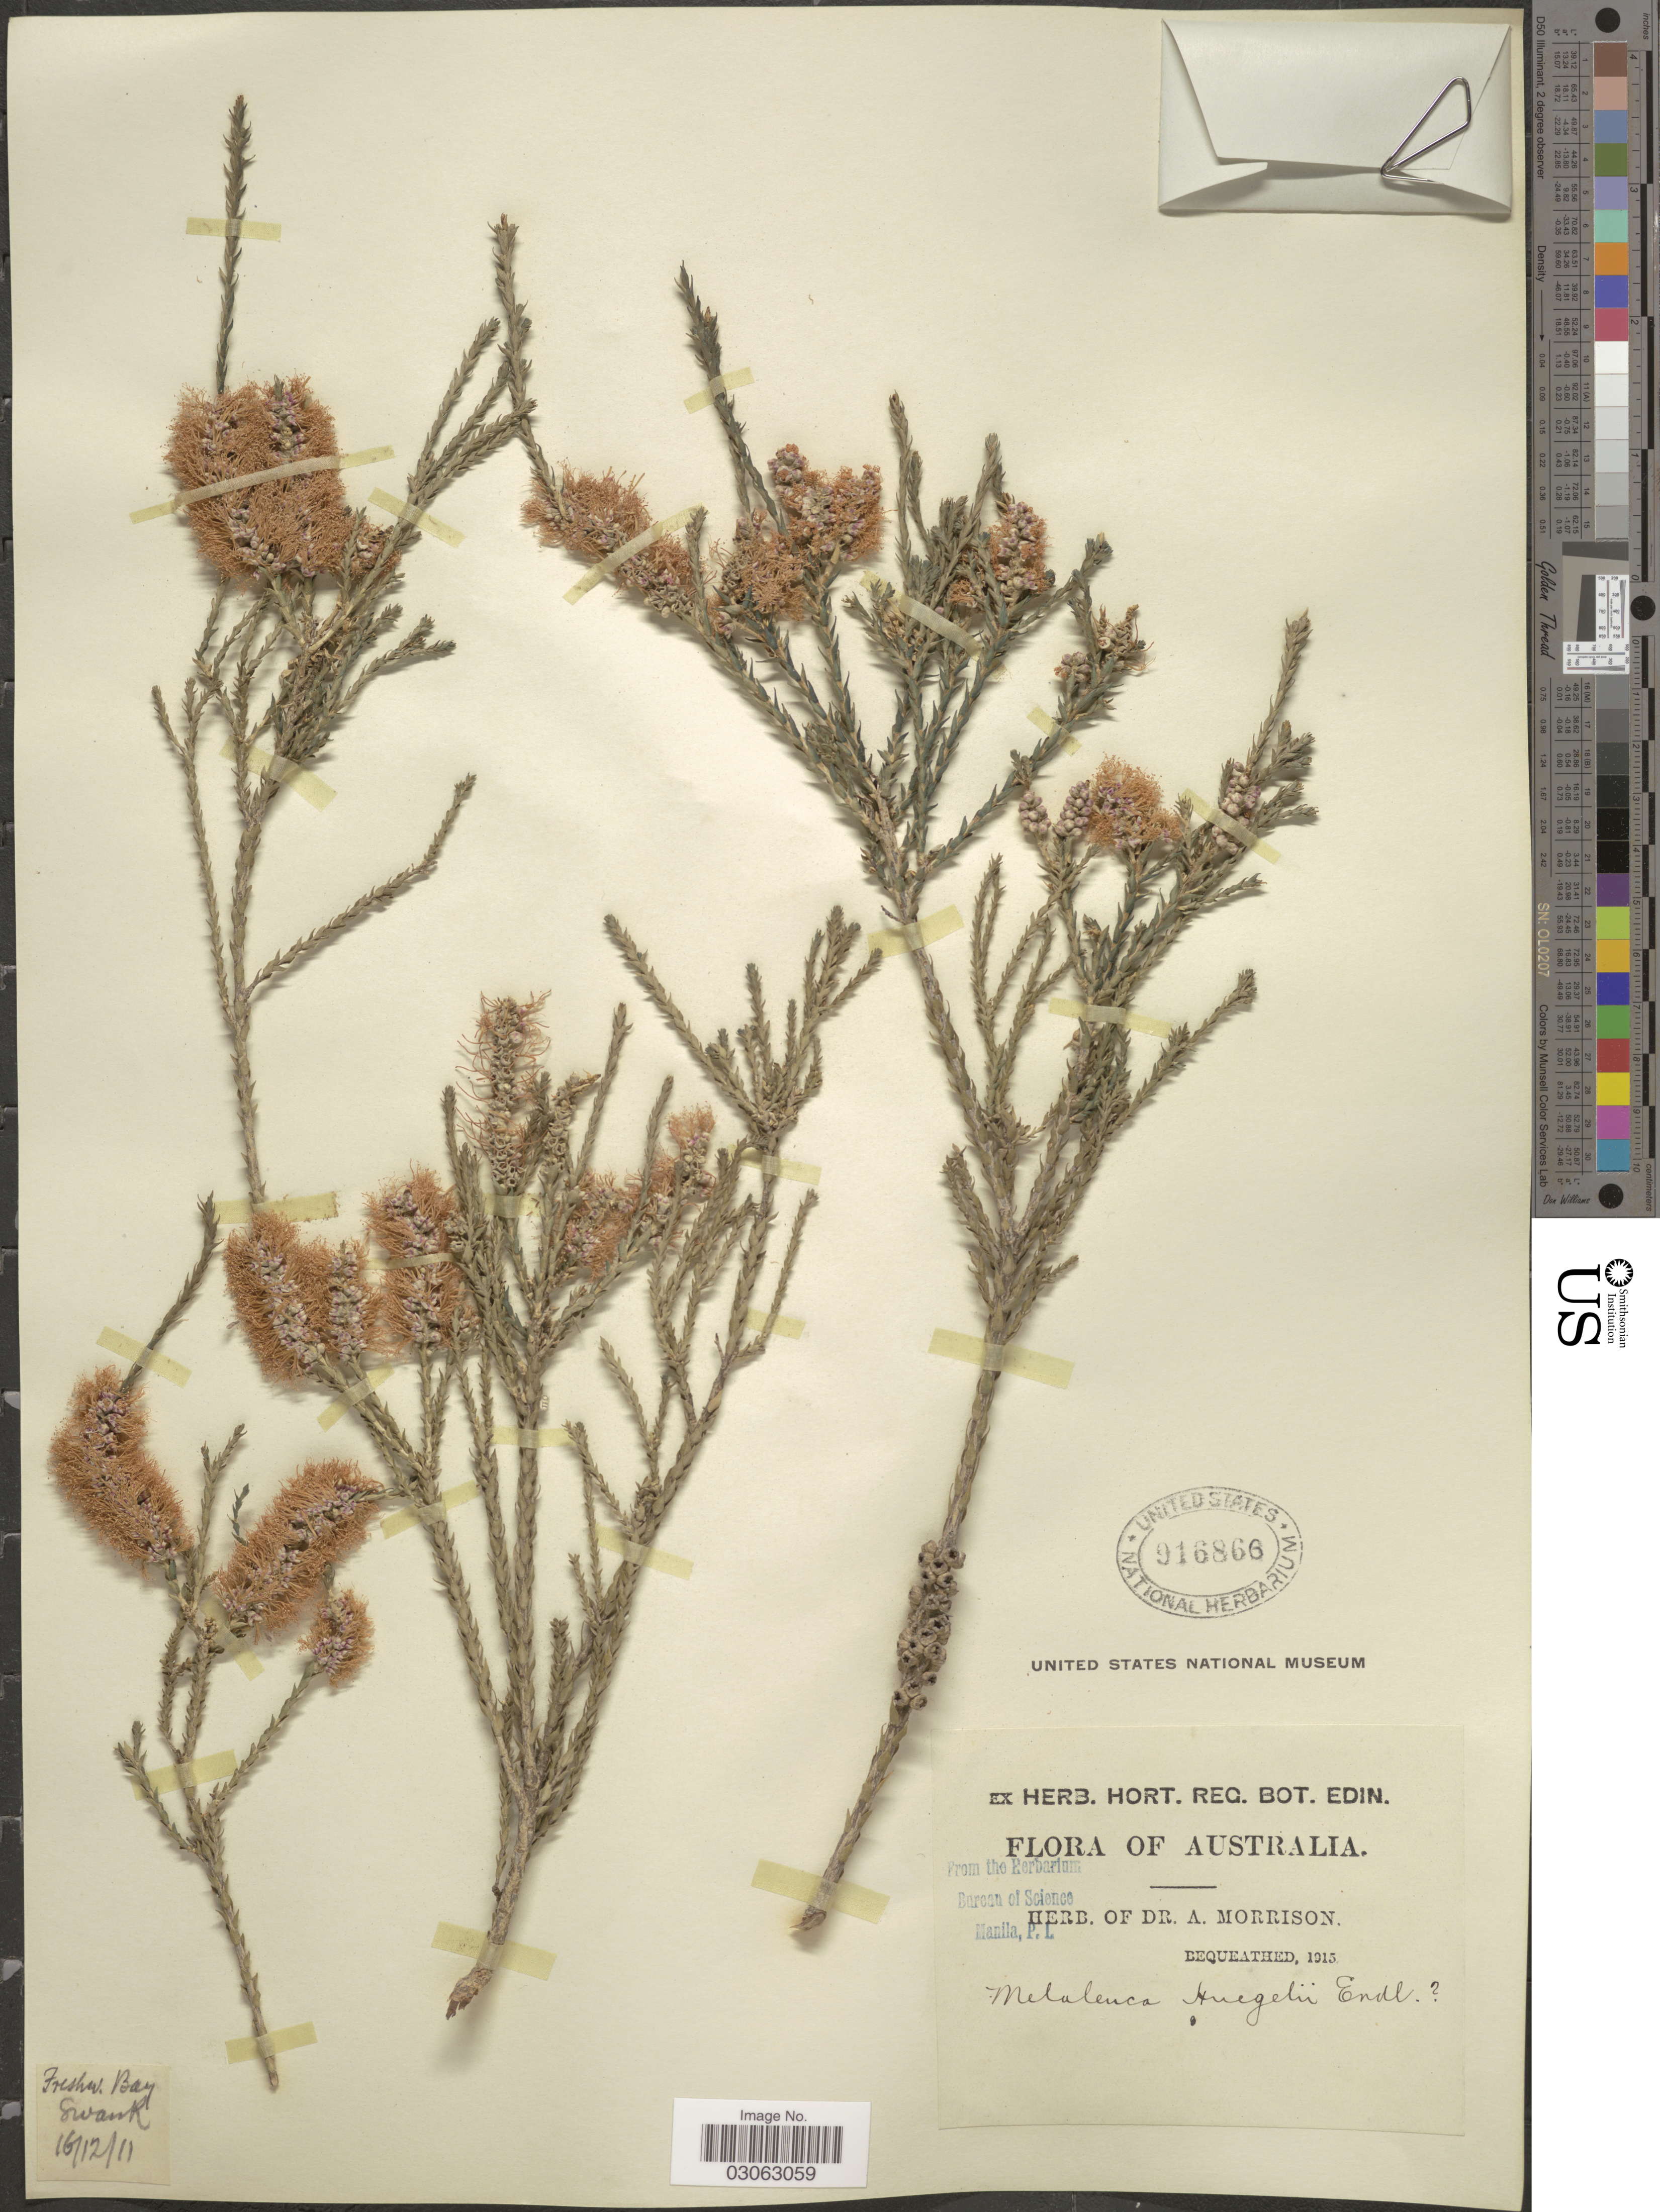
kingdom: Plantae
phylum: Tracheophyta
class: Magnoliopsida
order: Myrtales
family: Myrtaceae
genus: Melaleuca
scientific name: Melaleuca huegelii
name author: Endl.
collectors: ex herb. Dr. A. Morrison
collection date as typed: Transcribed d/m/y: 16/12/11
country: Australia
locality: Freshw. Bay Swamp.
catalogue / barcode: US 916866